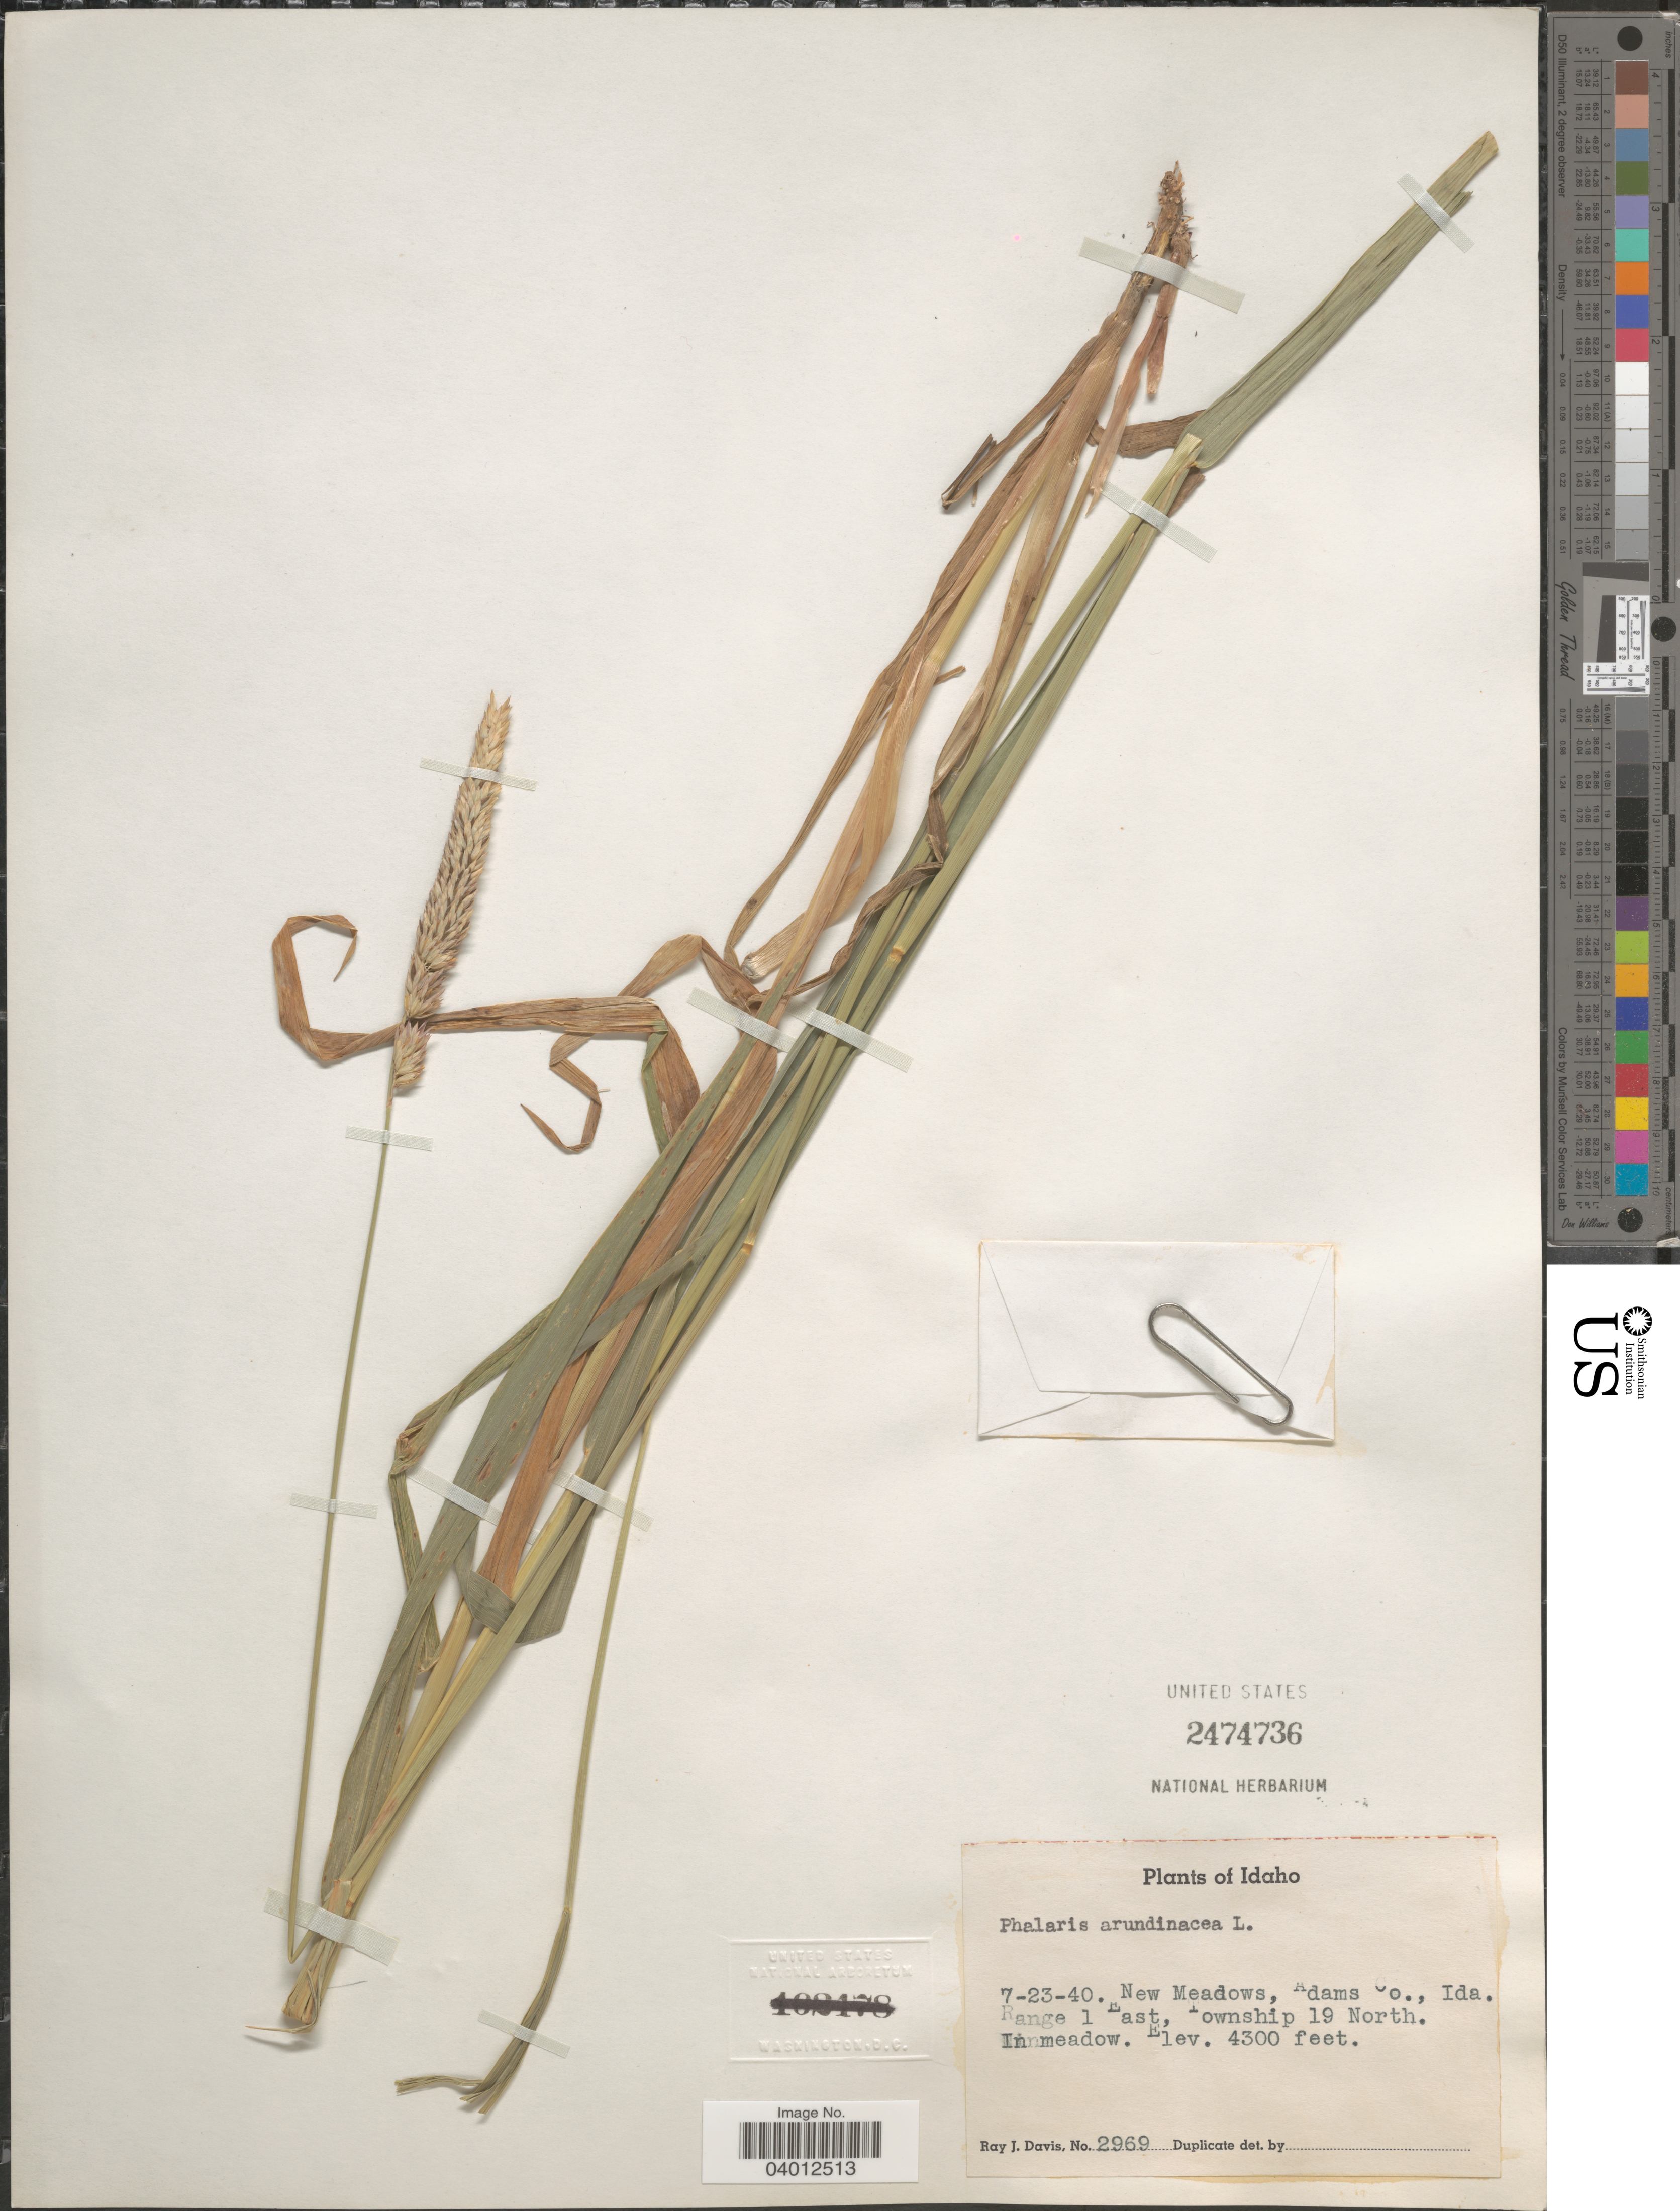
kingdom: Plantae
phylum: Tracheophyta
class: Liliopsida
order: Poales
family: Poaceae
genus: Phalaris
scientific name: Phalaris arundinacea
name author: L.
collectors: R. Davis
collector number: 2969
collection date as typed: Transcribed d/m/y: 23/7/40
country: United States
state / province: Idaho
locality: New Meadows, Adams Co. Ida. Range 1 East, Township 19 North.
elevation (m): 1311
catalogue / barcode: US 2474736